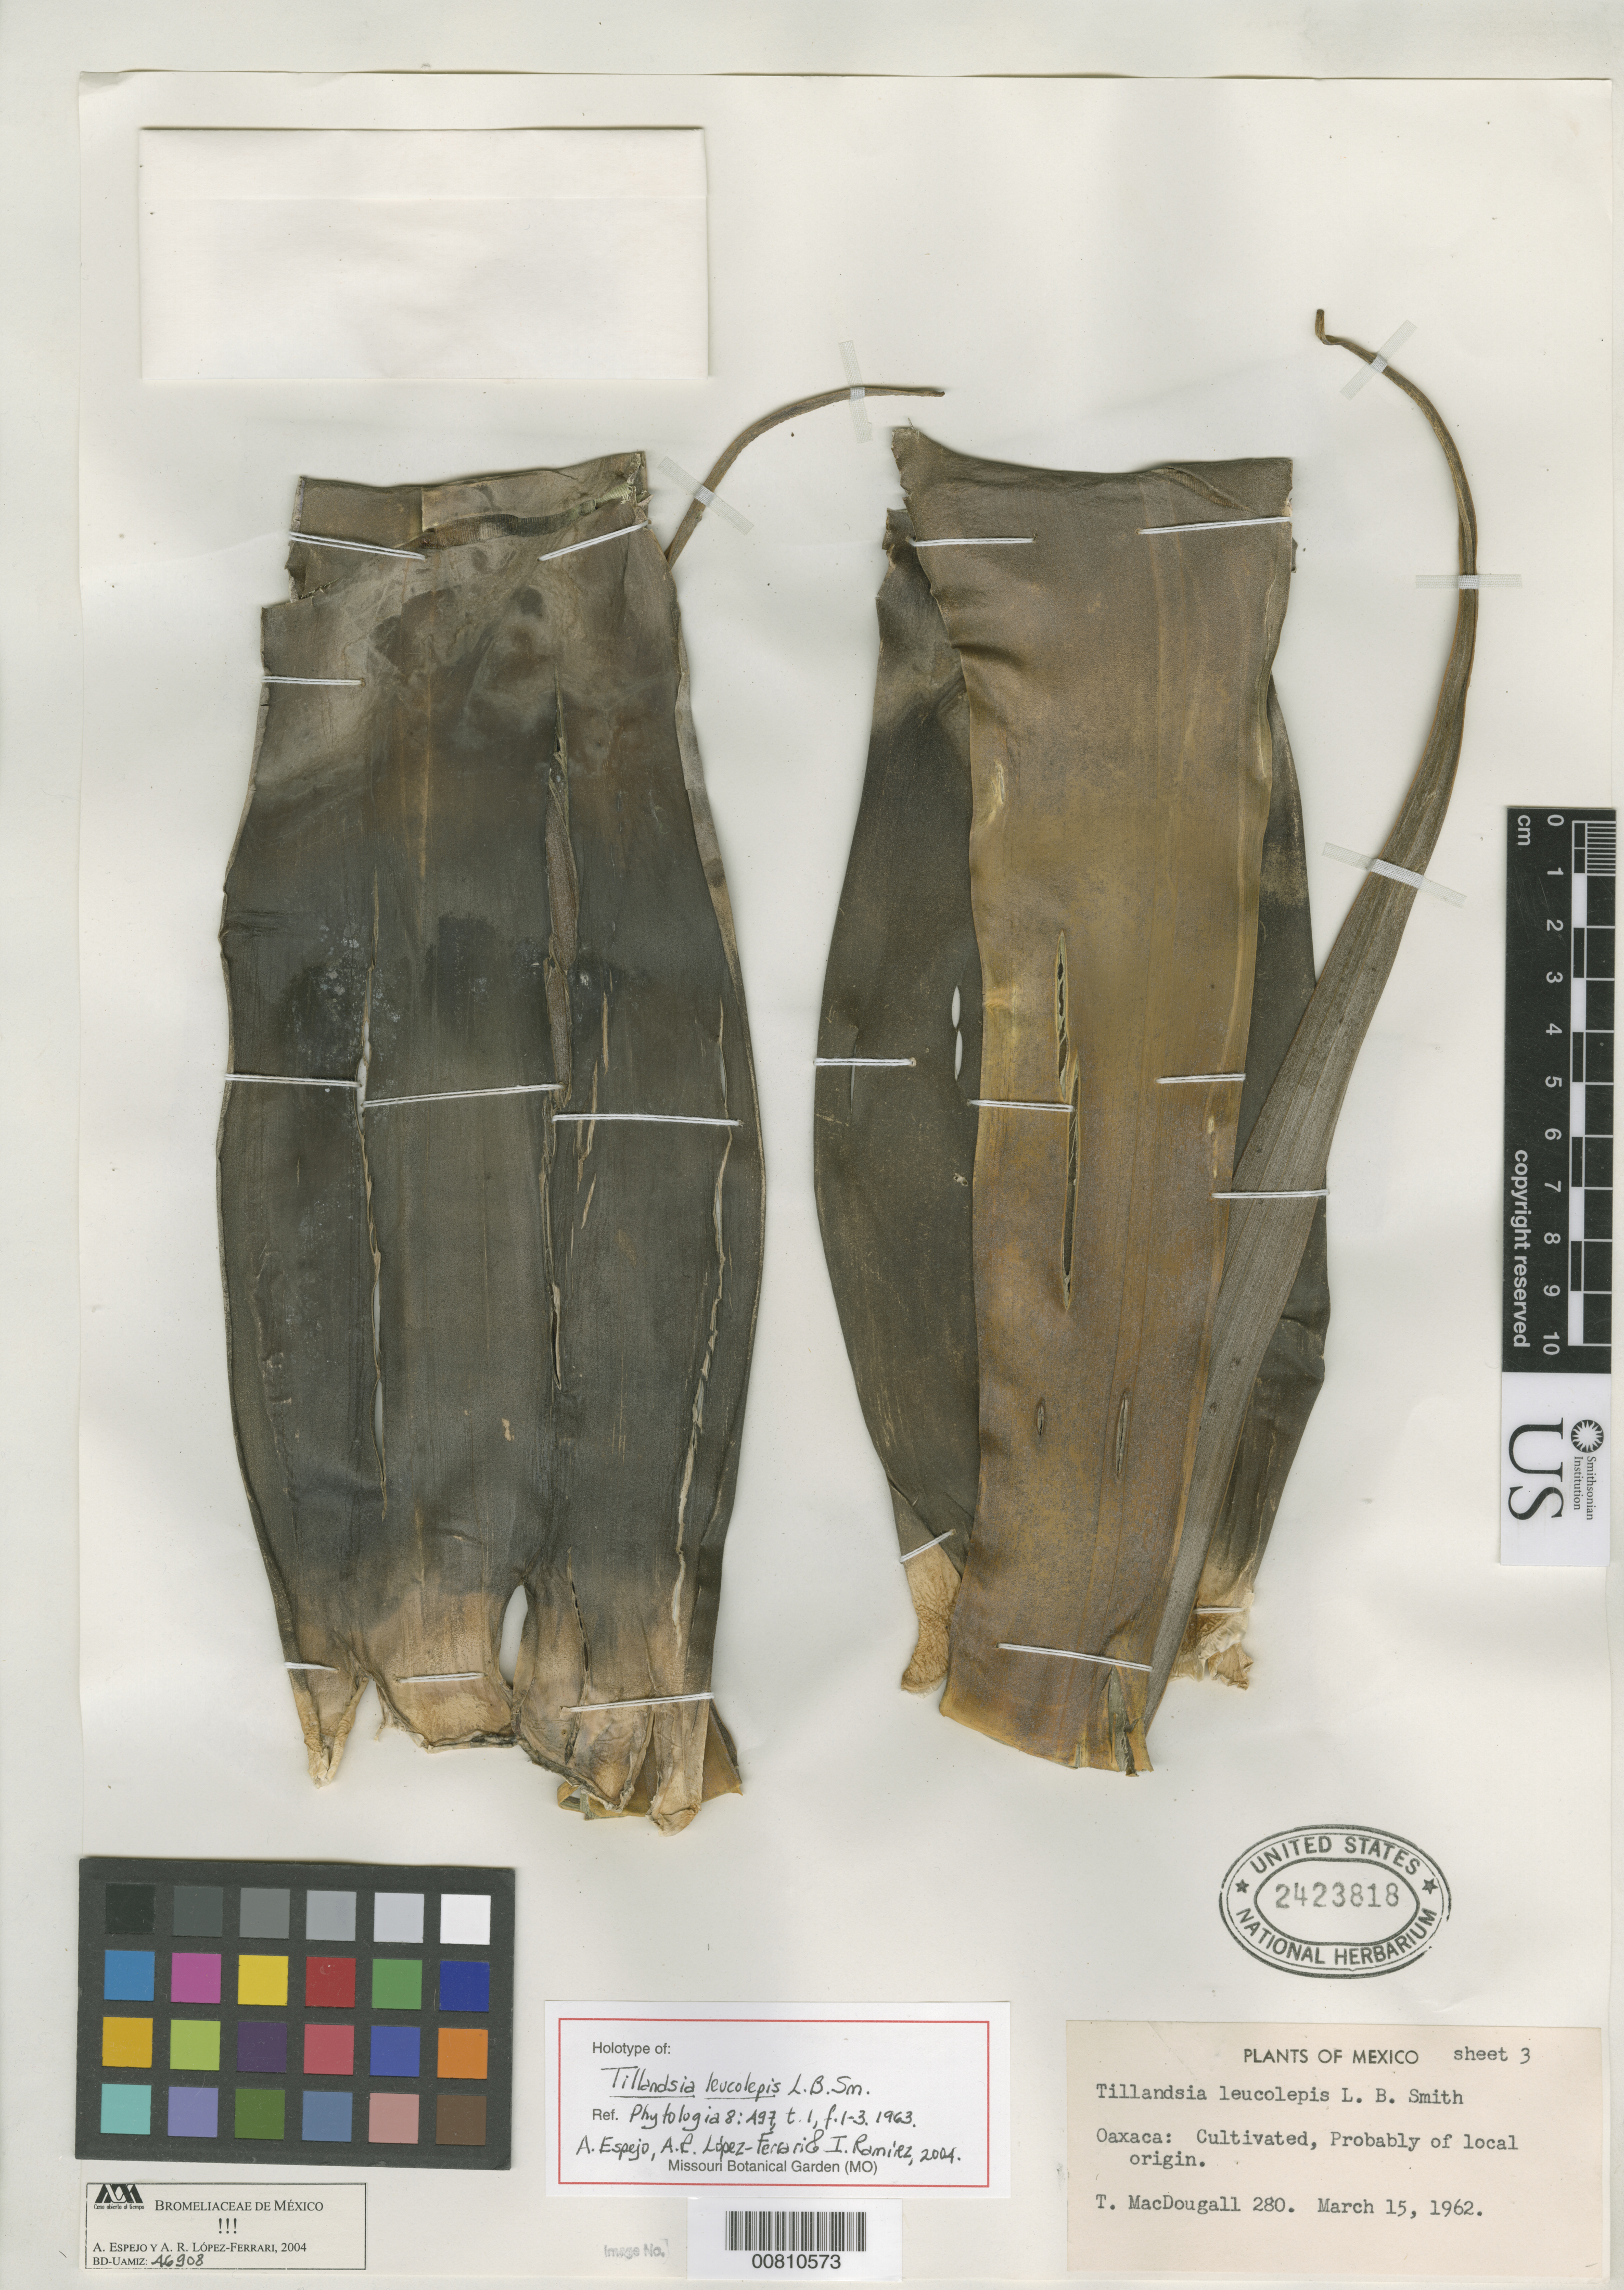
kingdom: Plantae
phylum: Tracheophyta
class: Liliopsida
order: Poales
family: Bromeliaceae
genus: Tillandsia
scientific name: Tillandsia leucolepis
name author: L.B. Sm.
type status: Possible Holotype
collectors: T. B. MacDougall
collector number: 280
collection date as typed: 15 Mar 1962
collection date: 1962-03-15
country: Mexico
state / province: Oaxaca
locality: "Oaxaca: Cultivated, probably of local origin."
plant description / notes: Annotated as holotype by A. Espejo, A.R. Lopez-Ferrari & I. Ramirez, 2004.; "Sheet 3".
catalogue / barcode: US 2423818